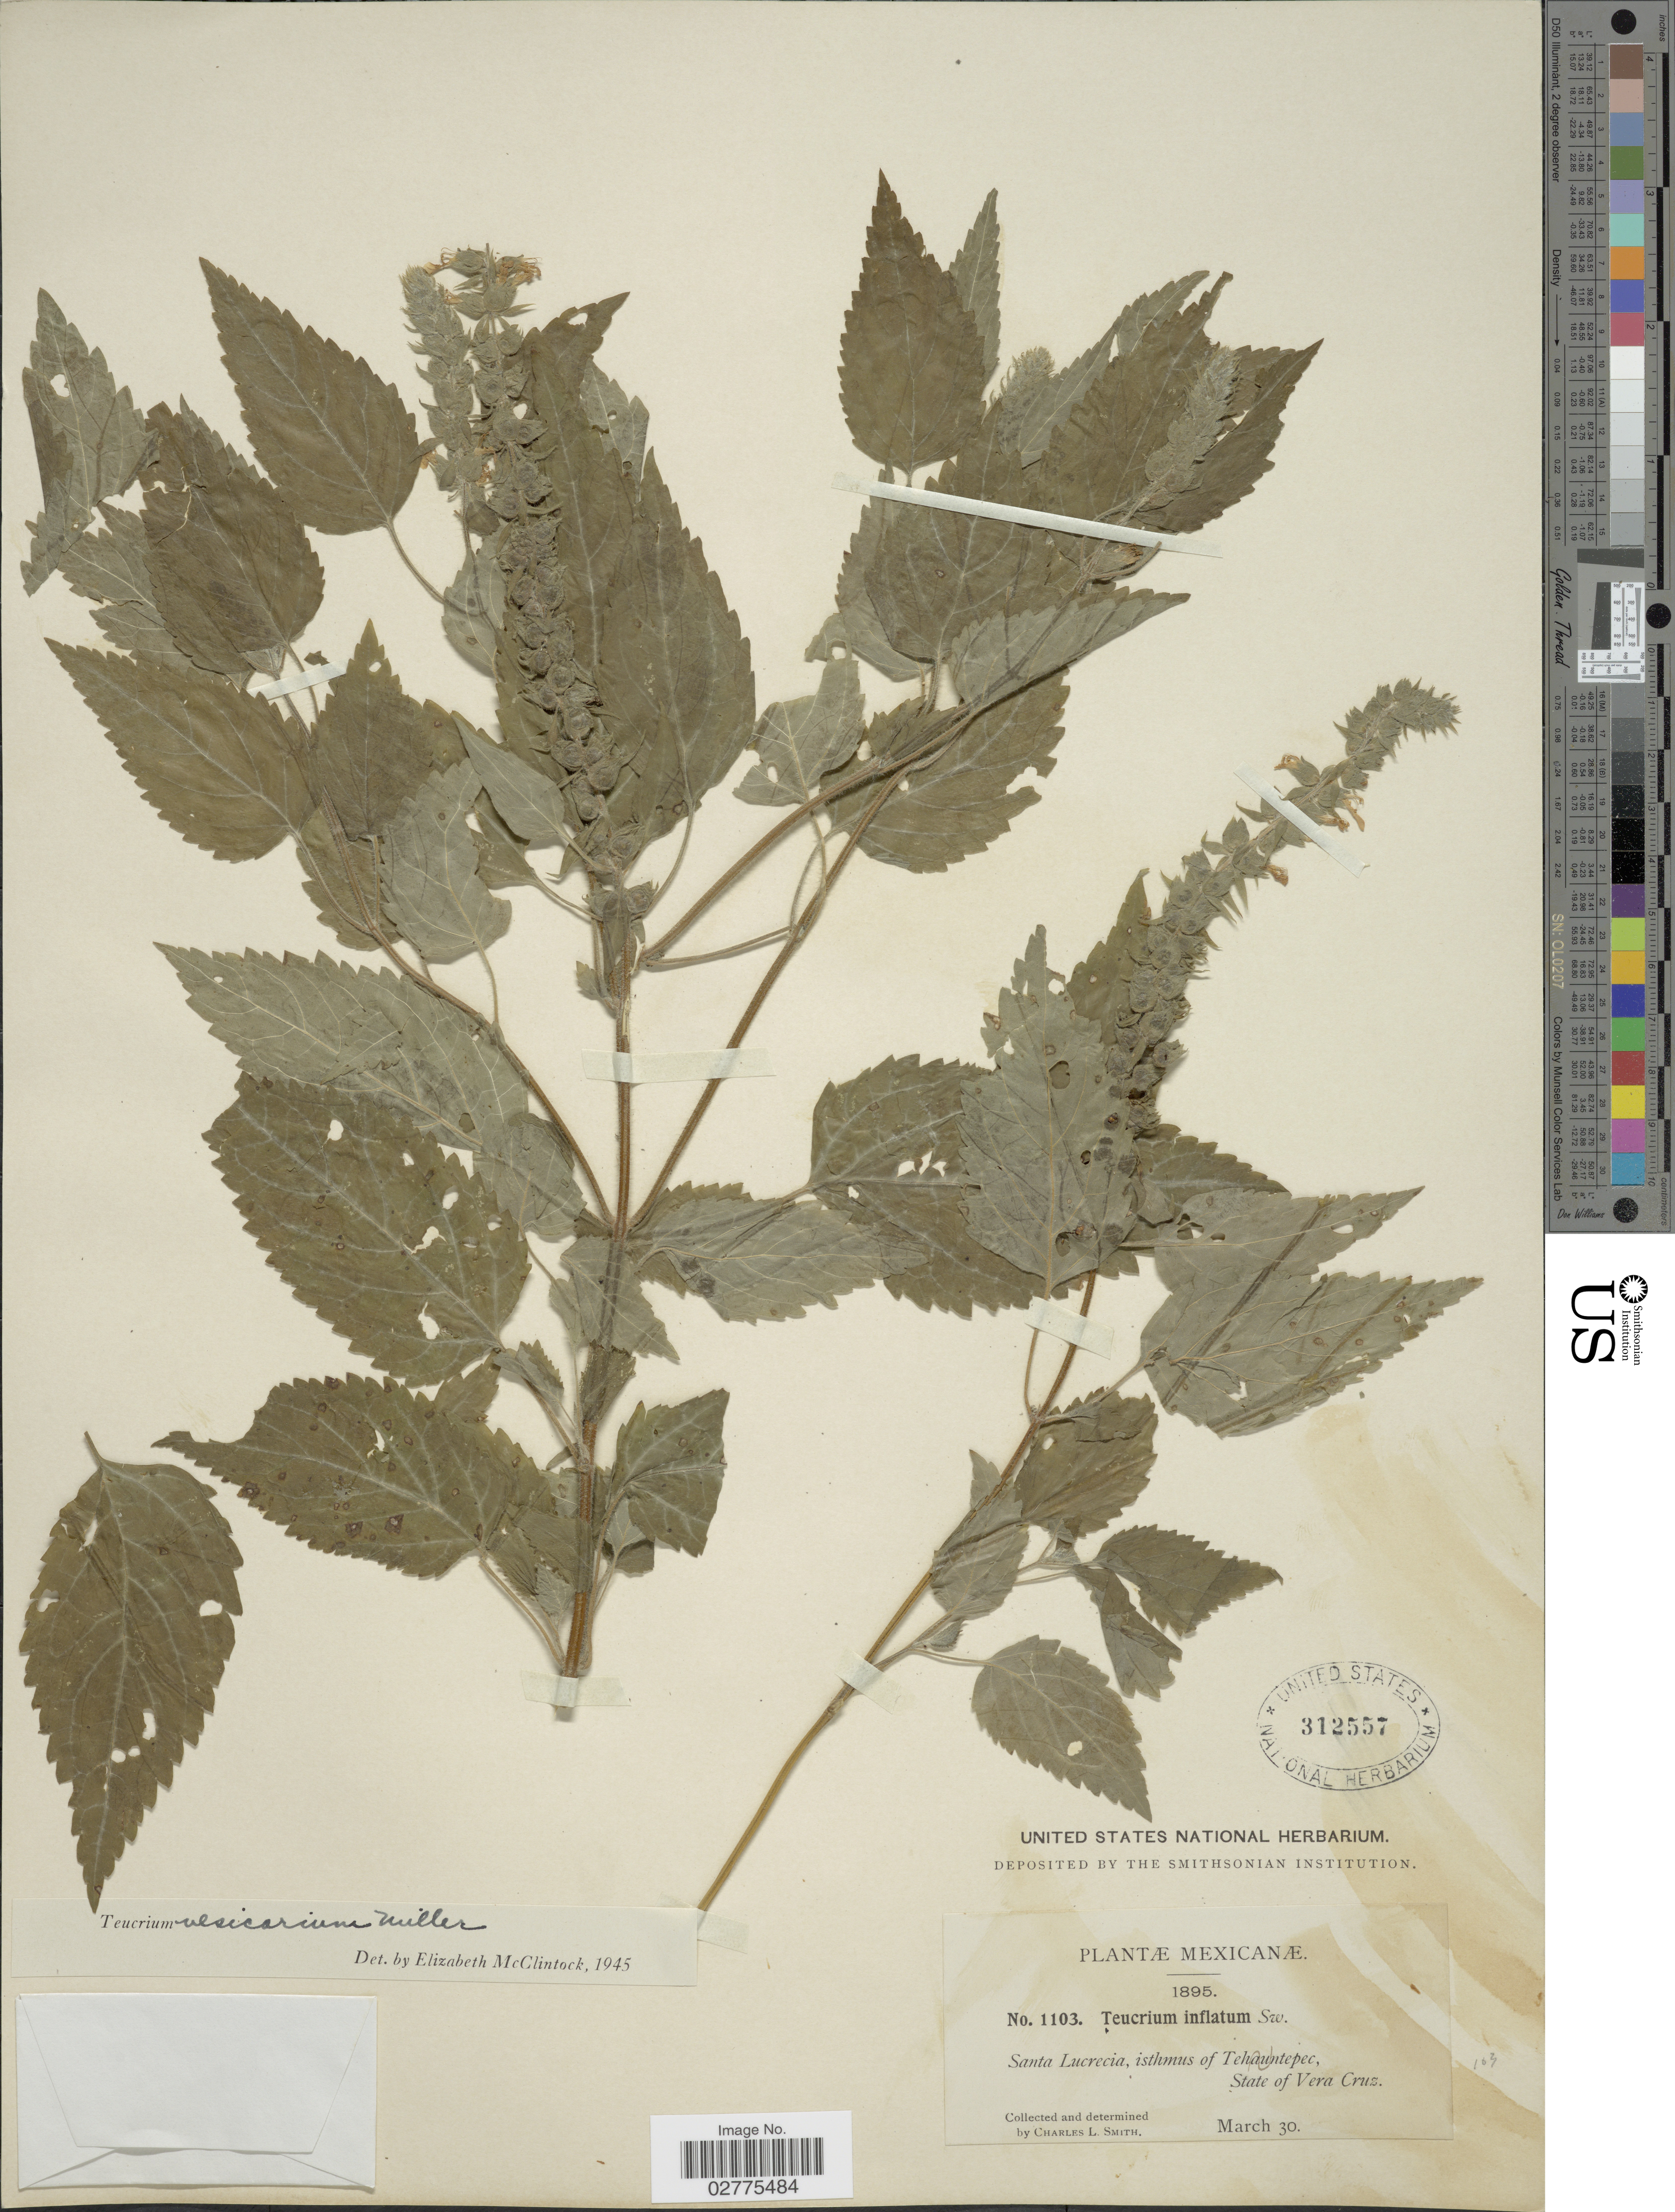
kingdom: Plantae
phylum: Tracheophyta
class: Magnoliopsida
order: Lamiales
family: Lamiaceae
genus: Teucrium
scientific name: Teucrium vesicarium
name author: Mill.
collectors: C. L. Smith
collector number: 1103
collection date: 1895-03-30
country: Mexico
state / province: Veracruz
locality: Santa Lucrecia, isthmus Tehuantepec.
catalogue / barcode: US 312557